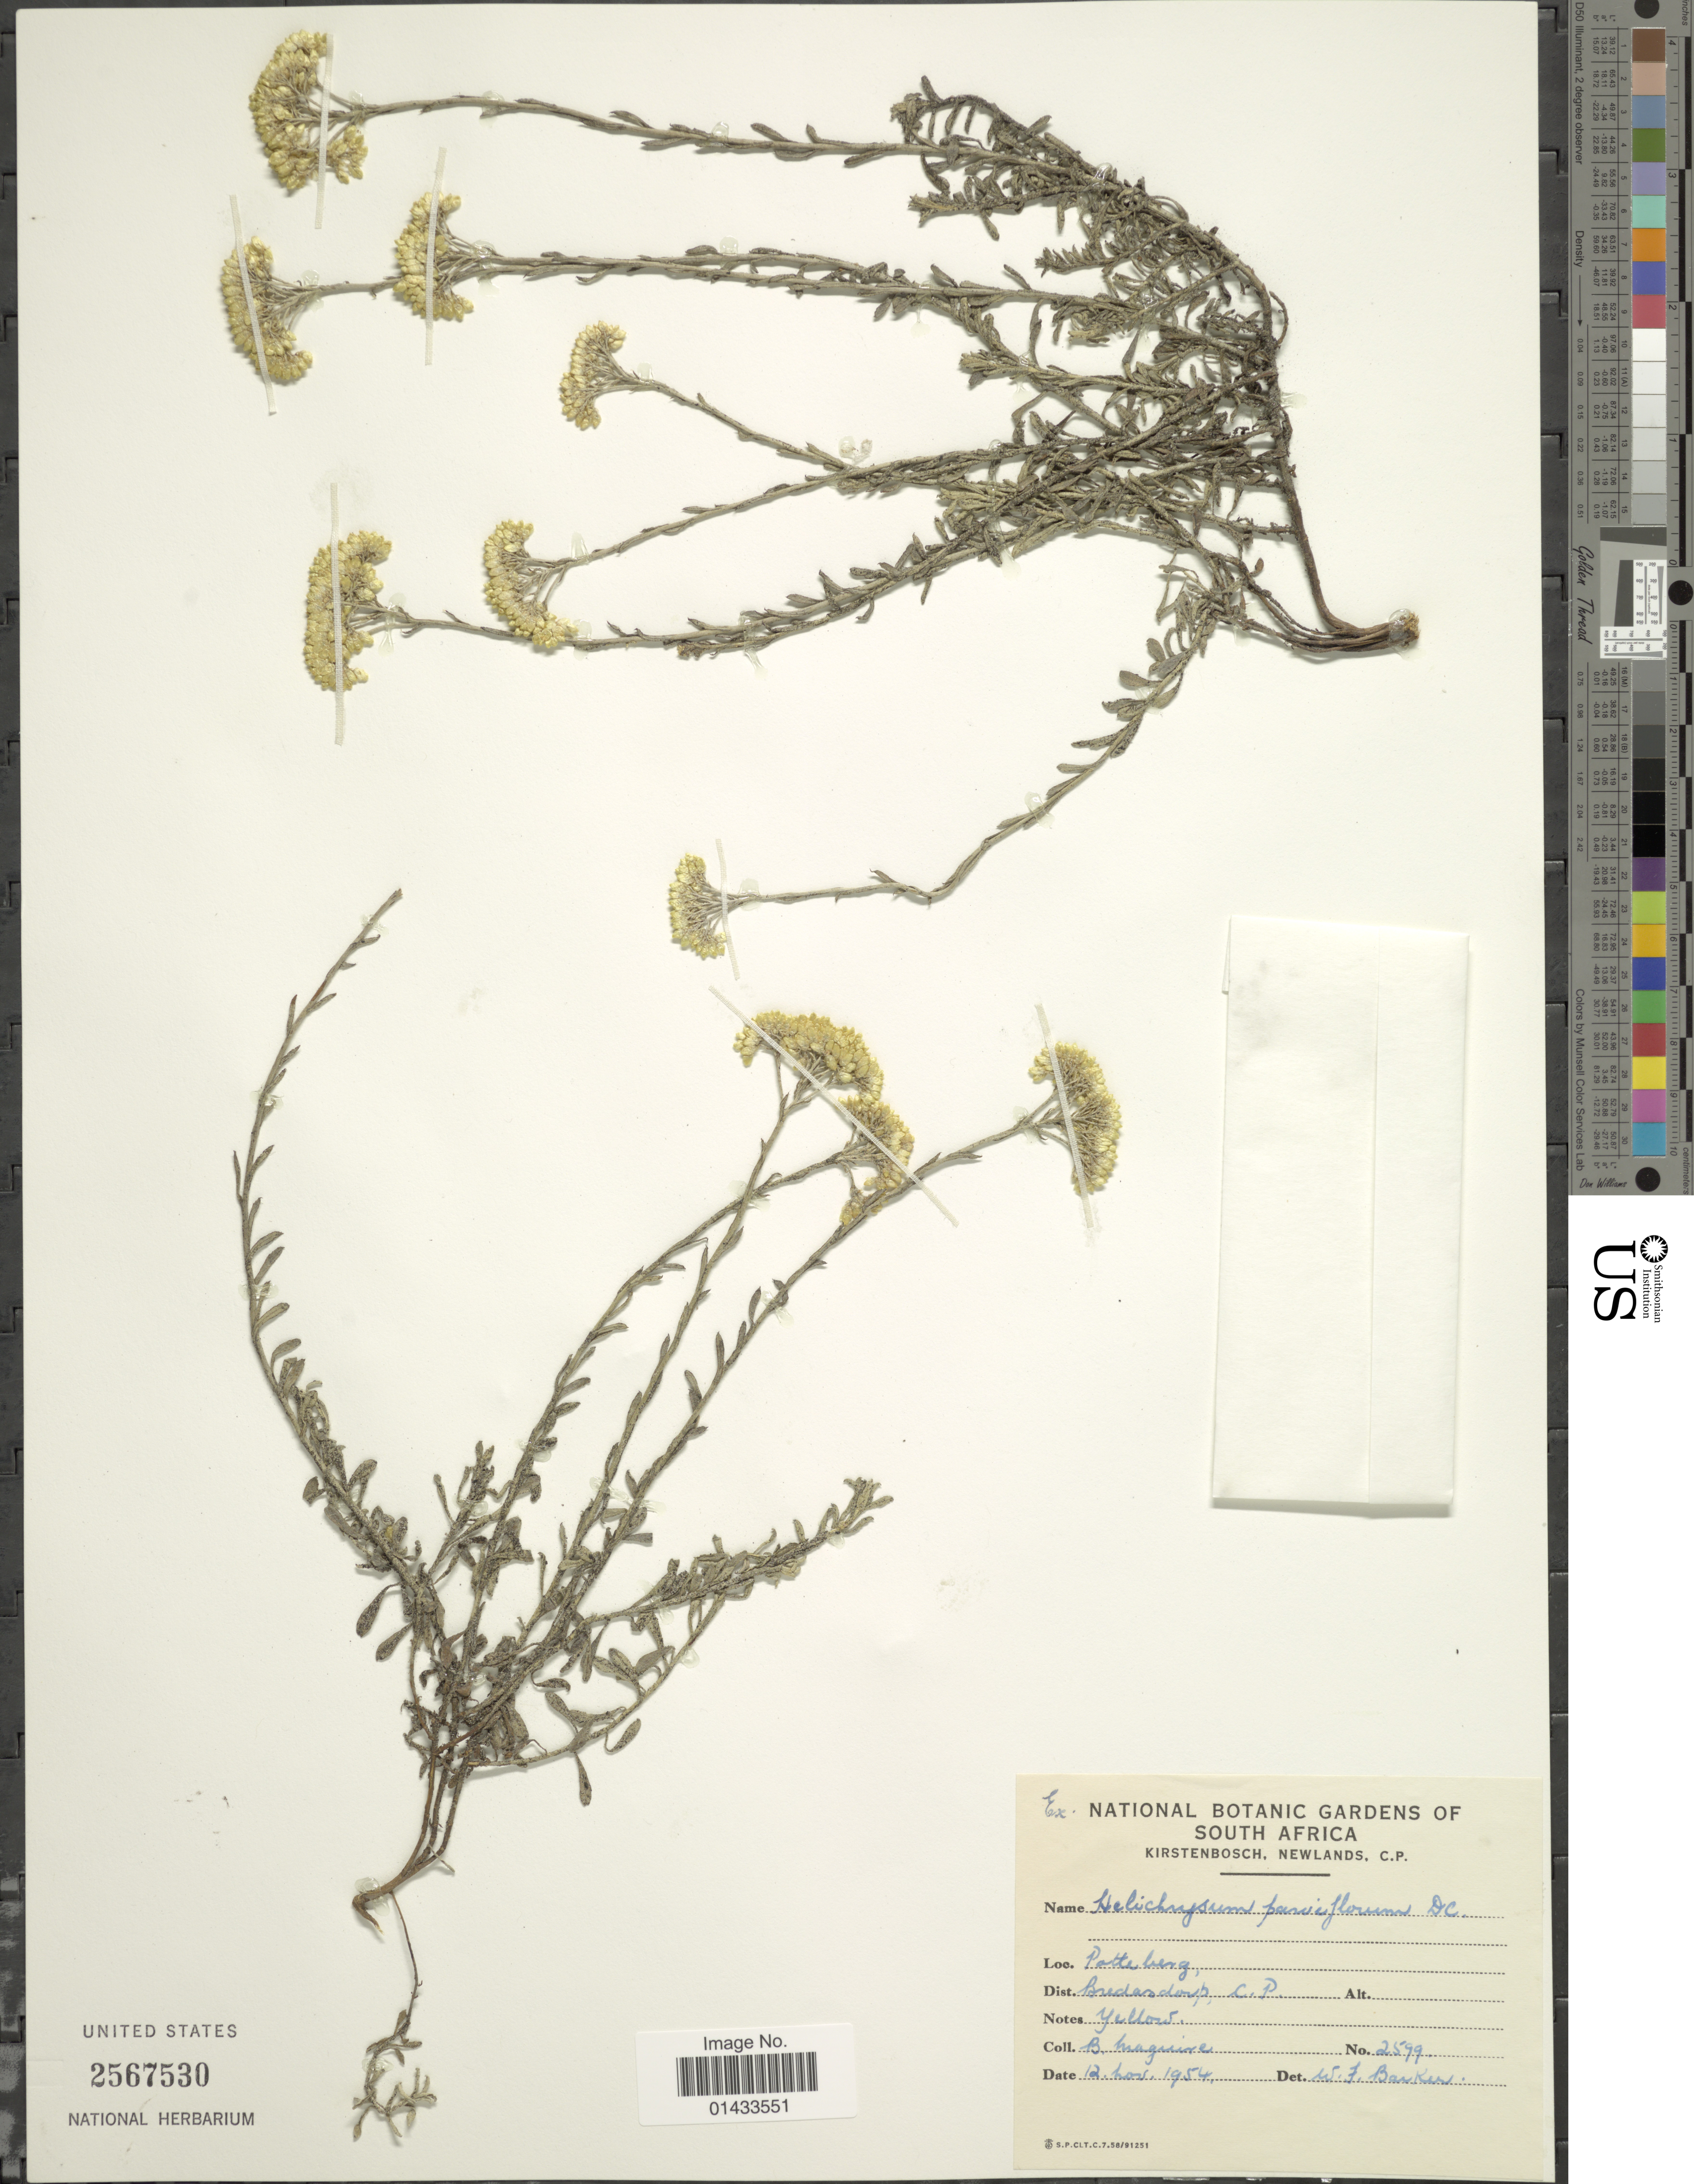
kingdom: Plantae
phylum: Tracheophyta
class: Magnoliopsida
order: Asterales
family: Asteraceae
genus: Helichrysum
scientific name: Helichrysum parviflorum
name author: (Lam.) DC.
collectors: B. Maguire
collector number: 2599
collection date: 1954-11-12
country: South Africa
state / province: Western Cape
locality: Potteberg, Dist. Bredasdorp C. P.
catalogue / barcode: US 2567530